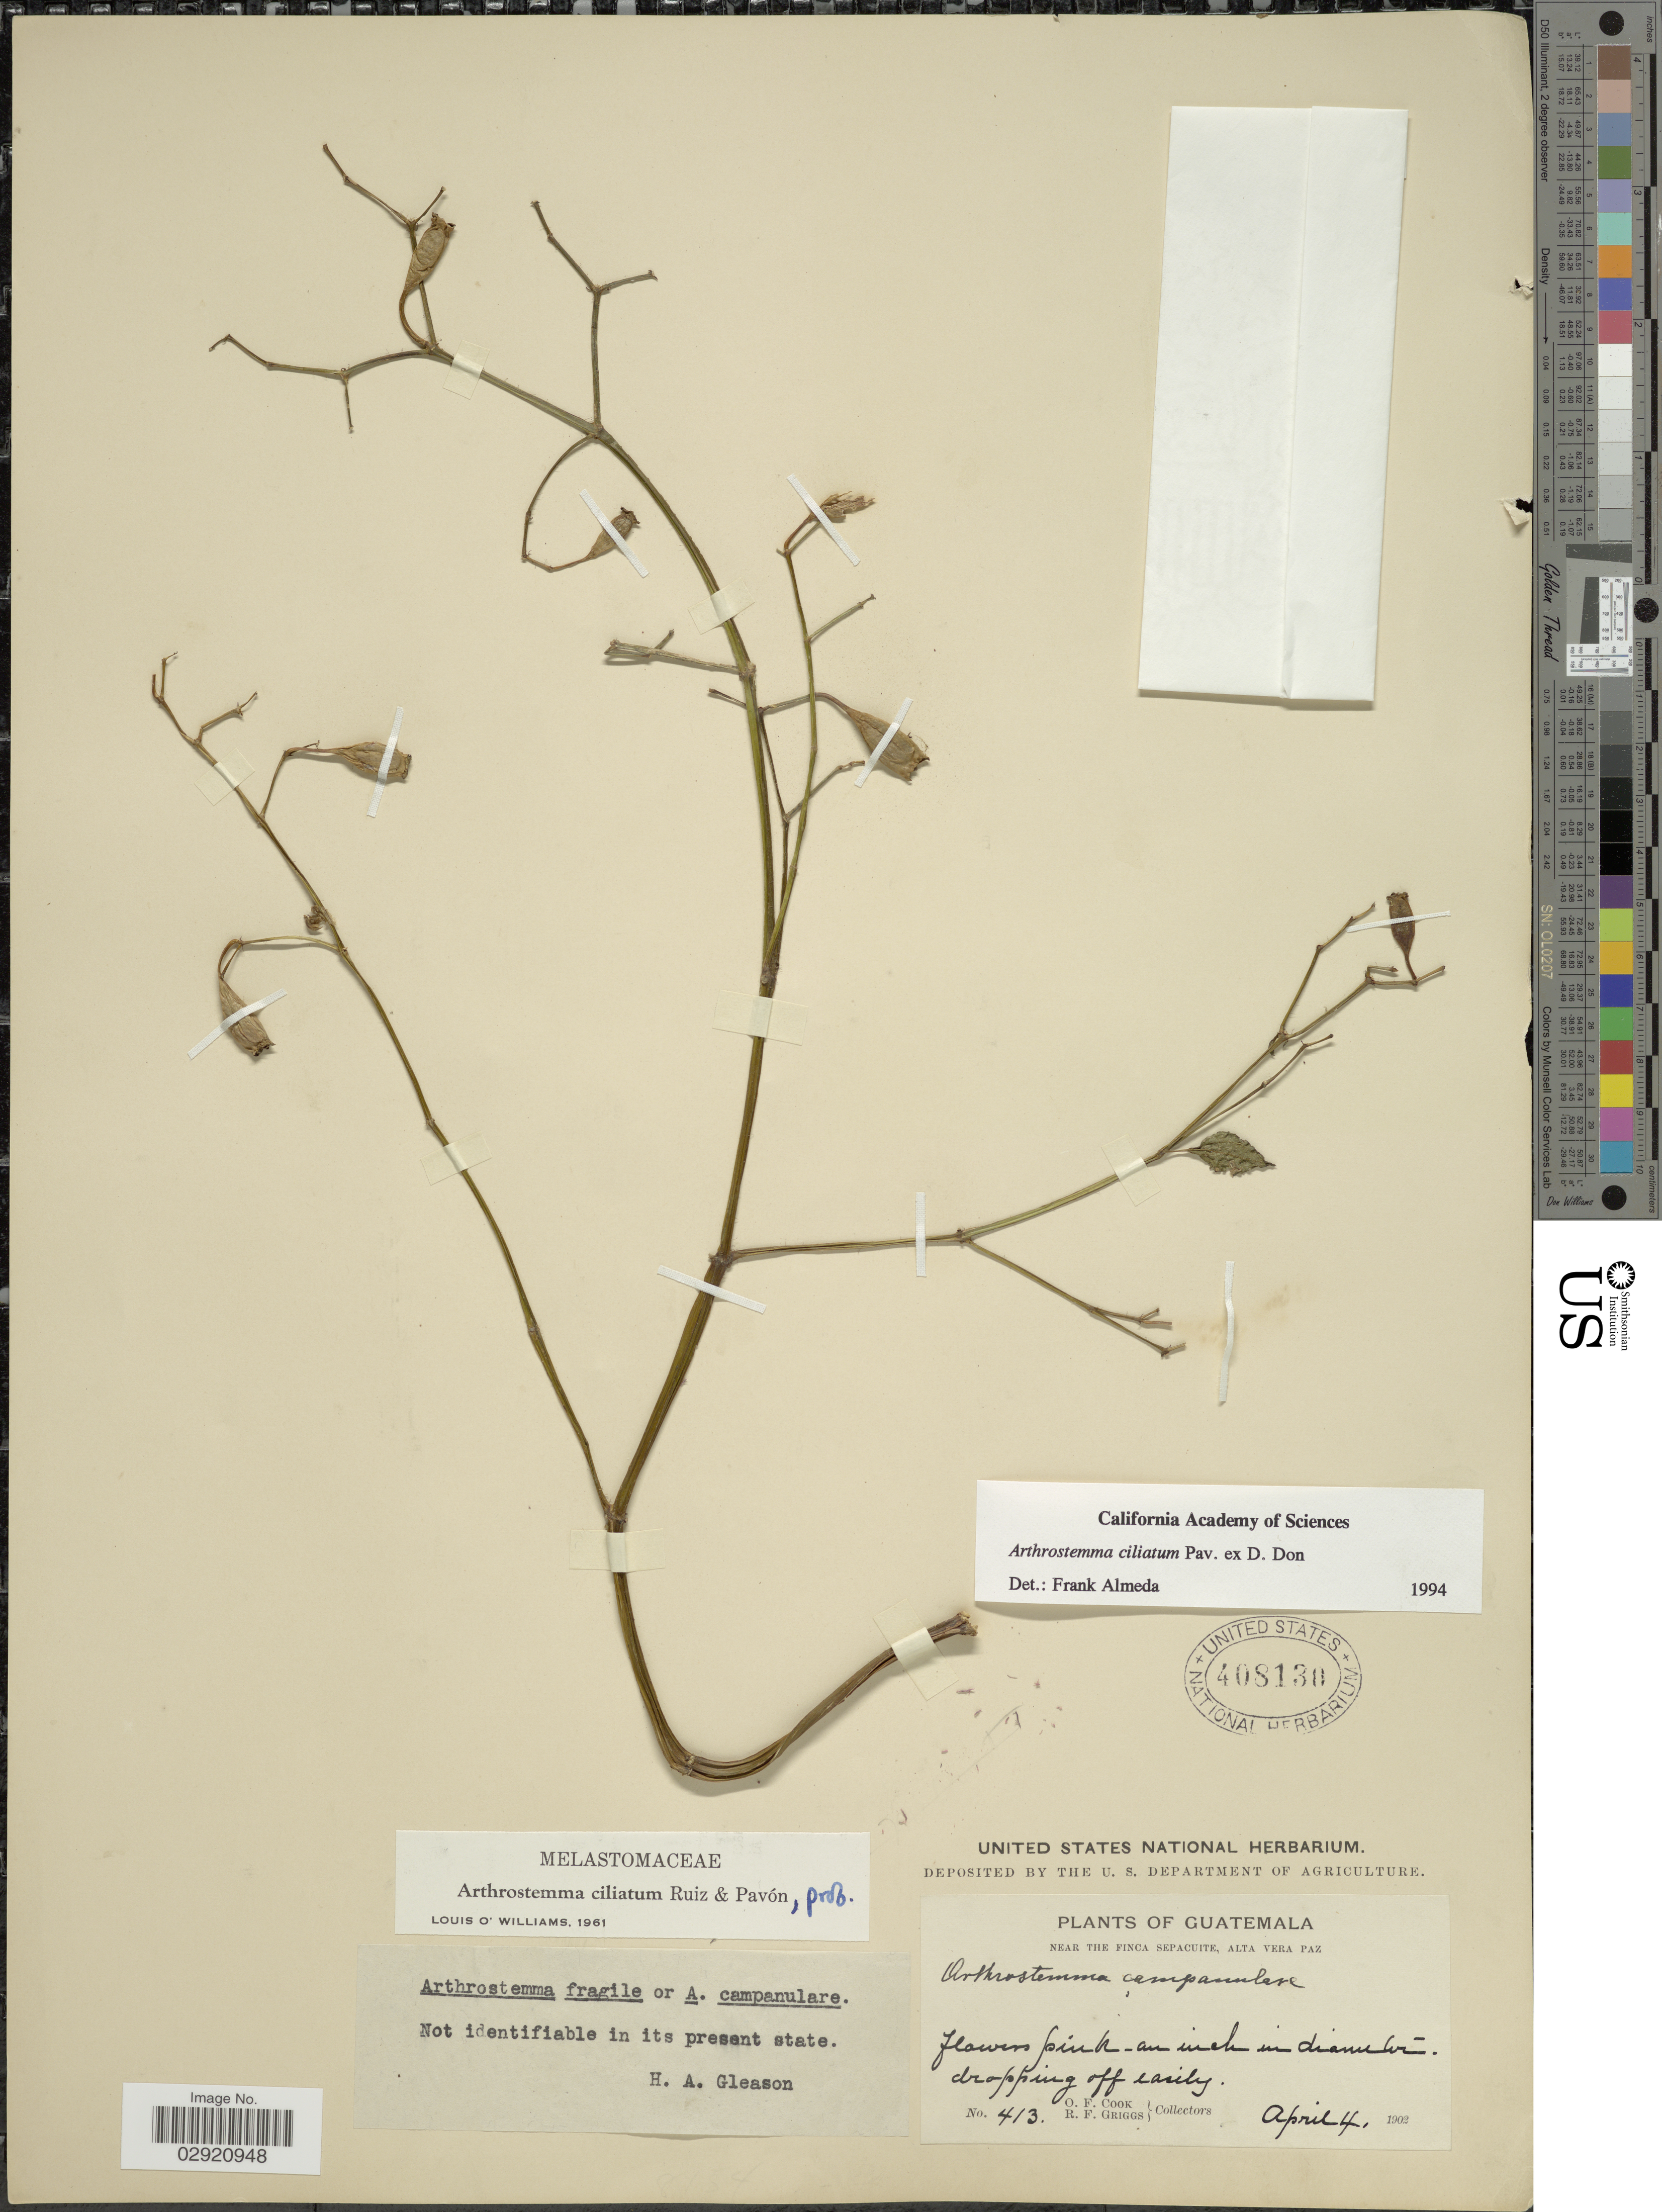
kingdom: Plantae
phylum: Tracheophyta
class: Magnoliopsida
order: Myrtales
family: Melastomataceae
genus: Arthrostemma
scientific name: Arthrostemma ciliatum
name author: Pav. ex D. Don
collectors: O. F. Cook & R. F. Griggs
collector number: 413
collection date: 1902-04-04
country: Guatemala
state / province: Alta Verapaz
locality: Near the Finca Sepacuite.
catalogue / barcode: US 408130